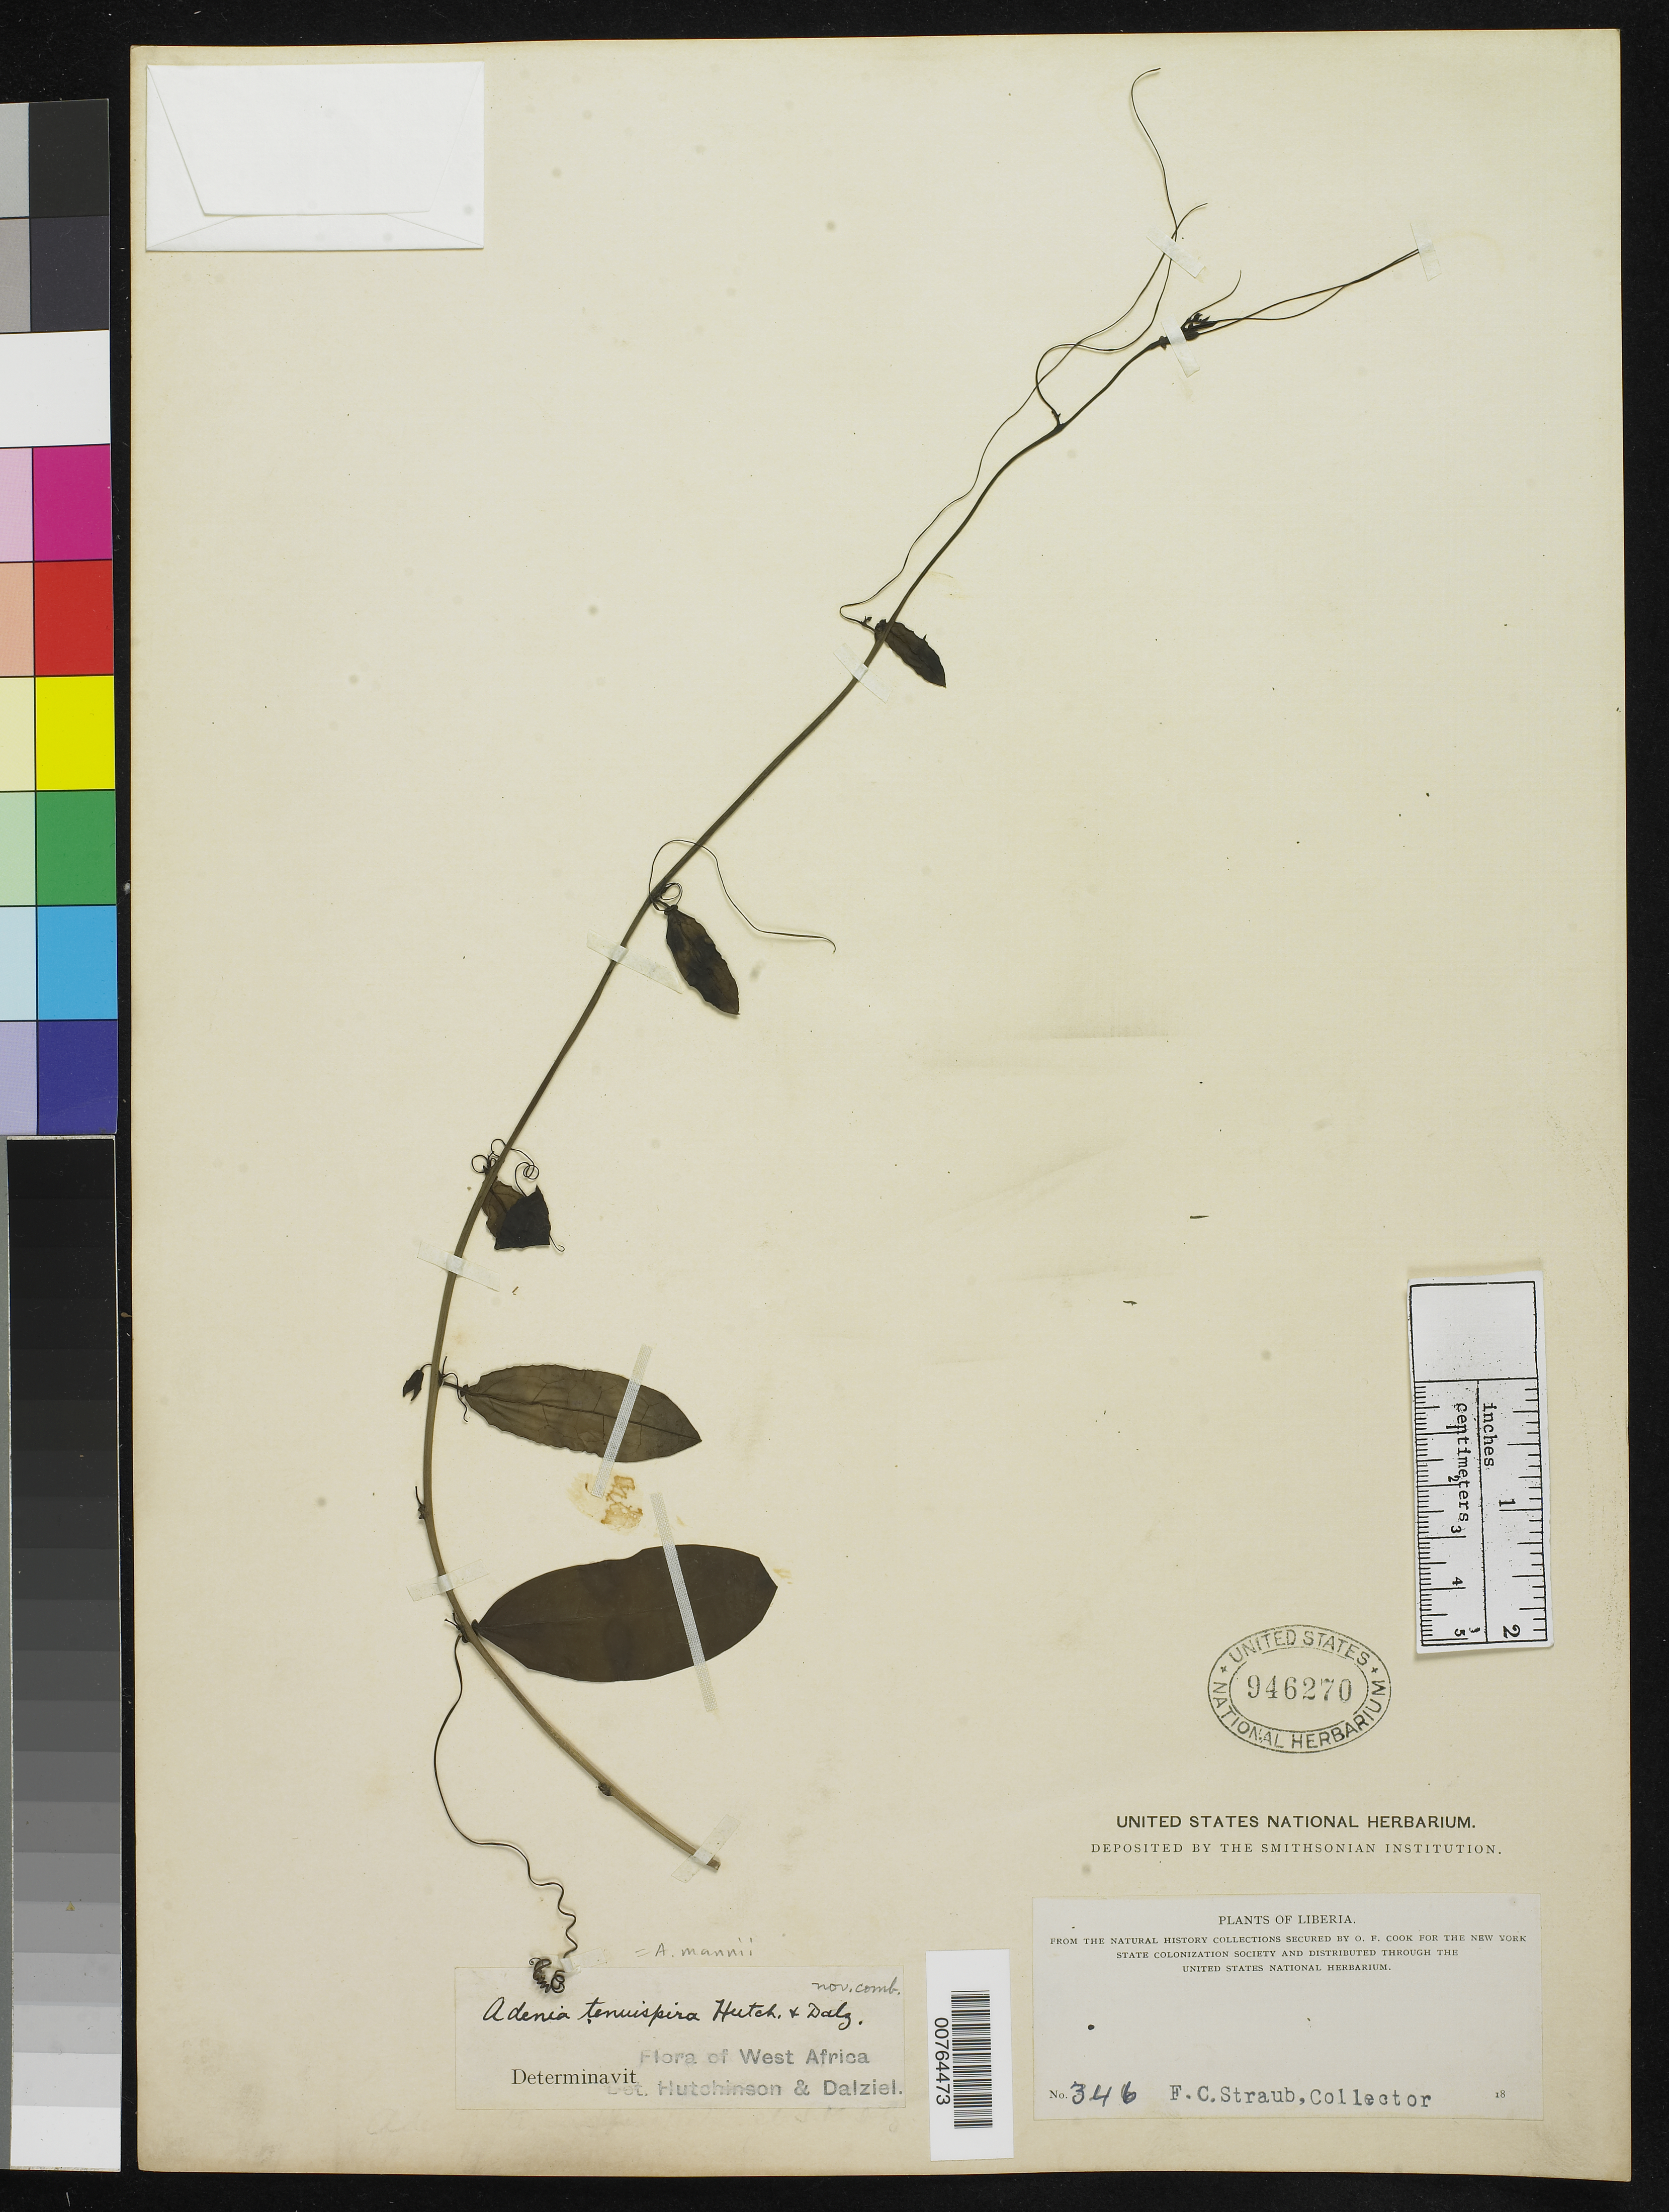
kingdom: Plantae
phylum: Tracheophyta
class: Magnoliopsida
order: Malpighiales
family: Passifloraceae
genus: Adenia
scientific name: Adenia tenuispira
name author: (Stapf) Engl.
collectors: F. Straub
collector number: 346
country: Liberia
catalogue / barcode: US 946270